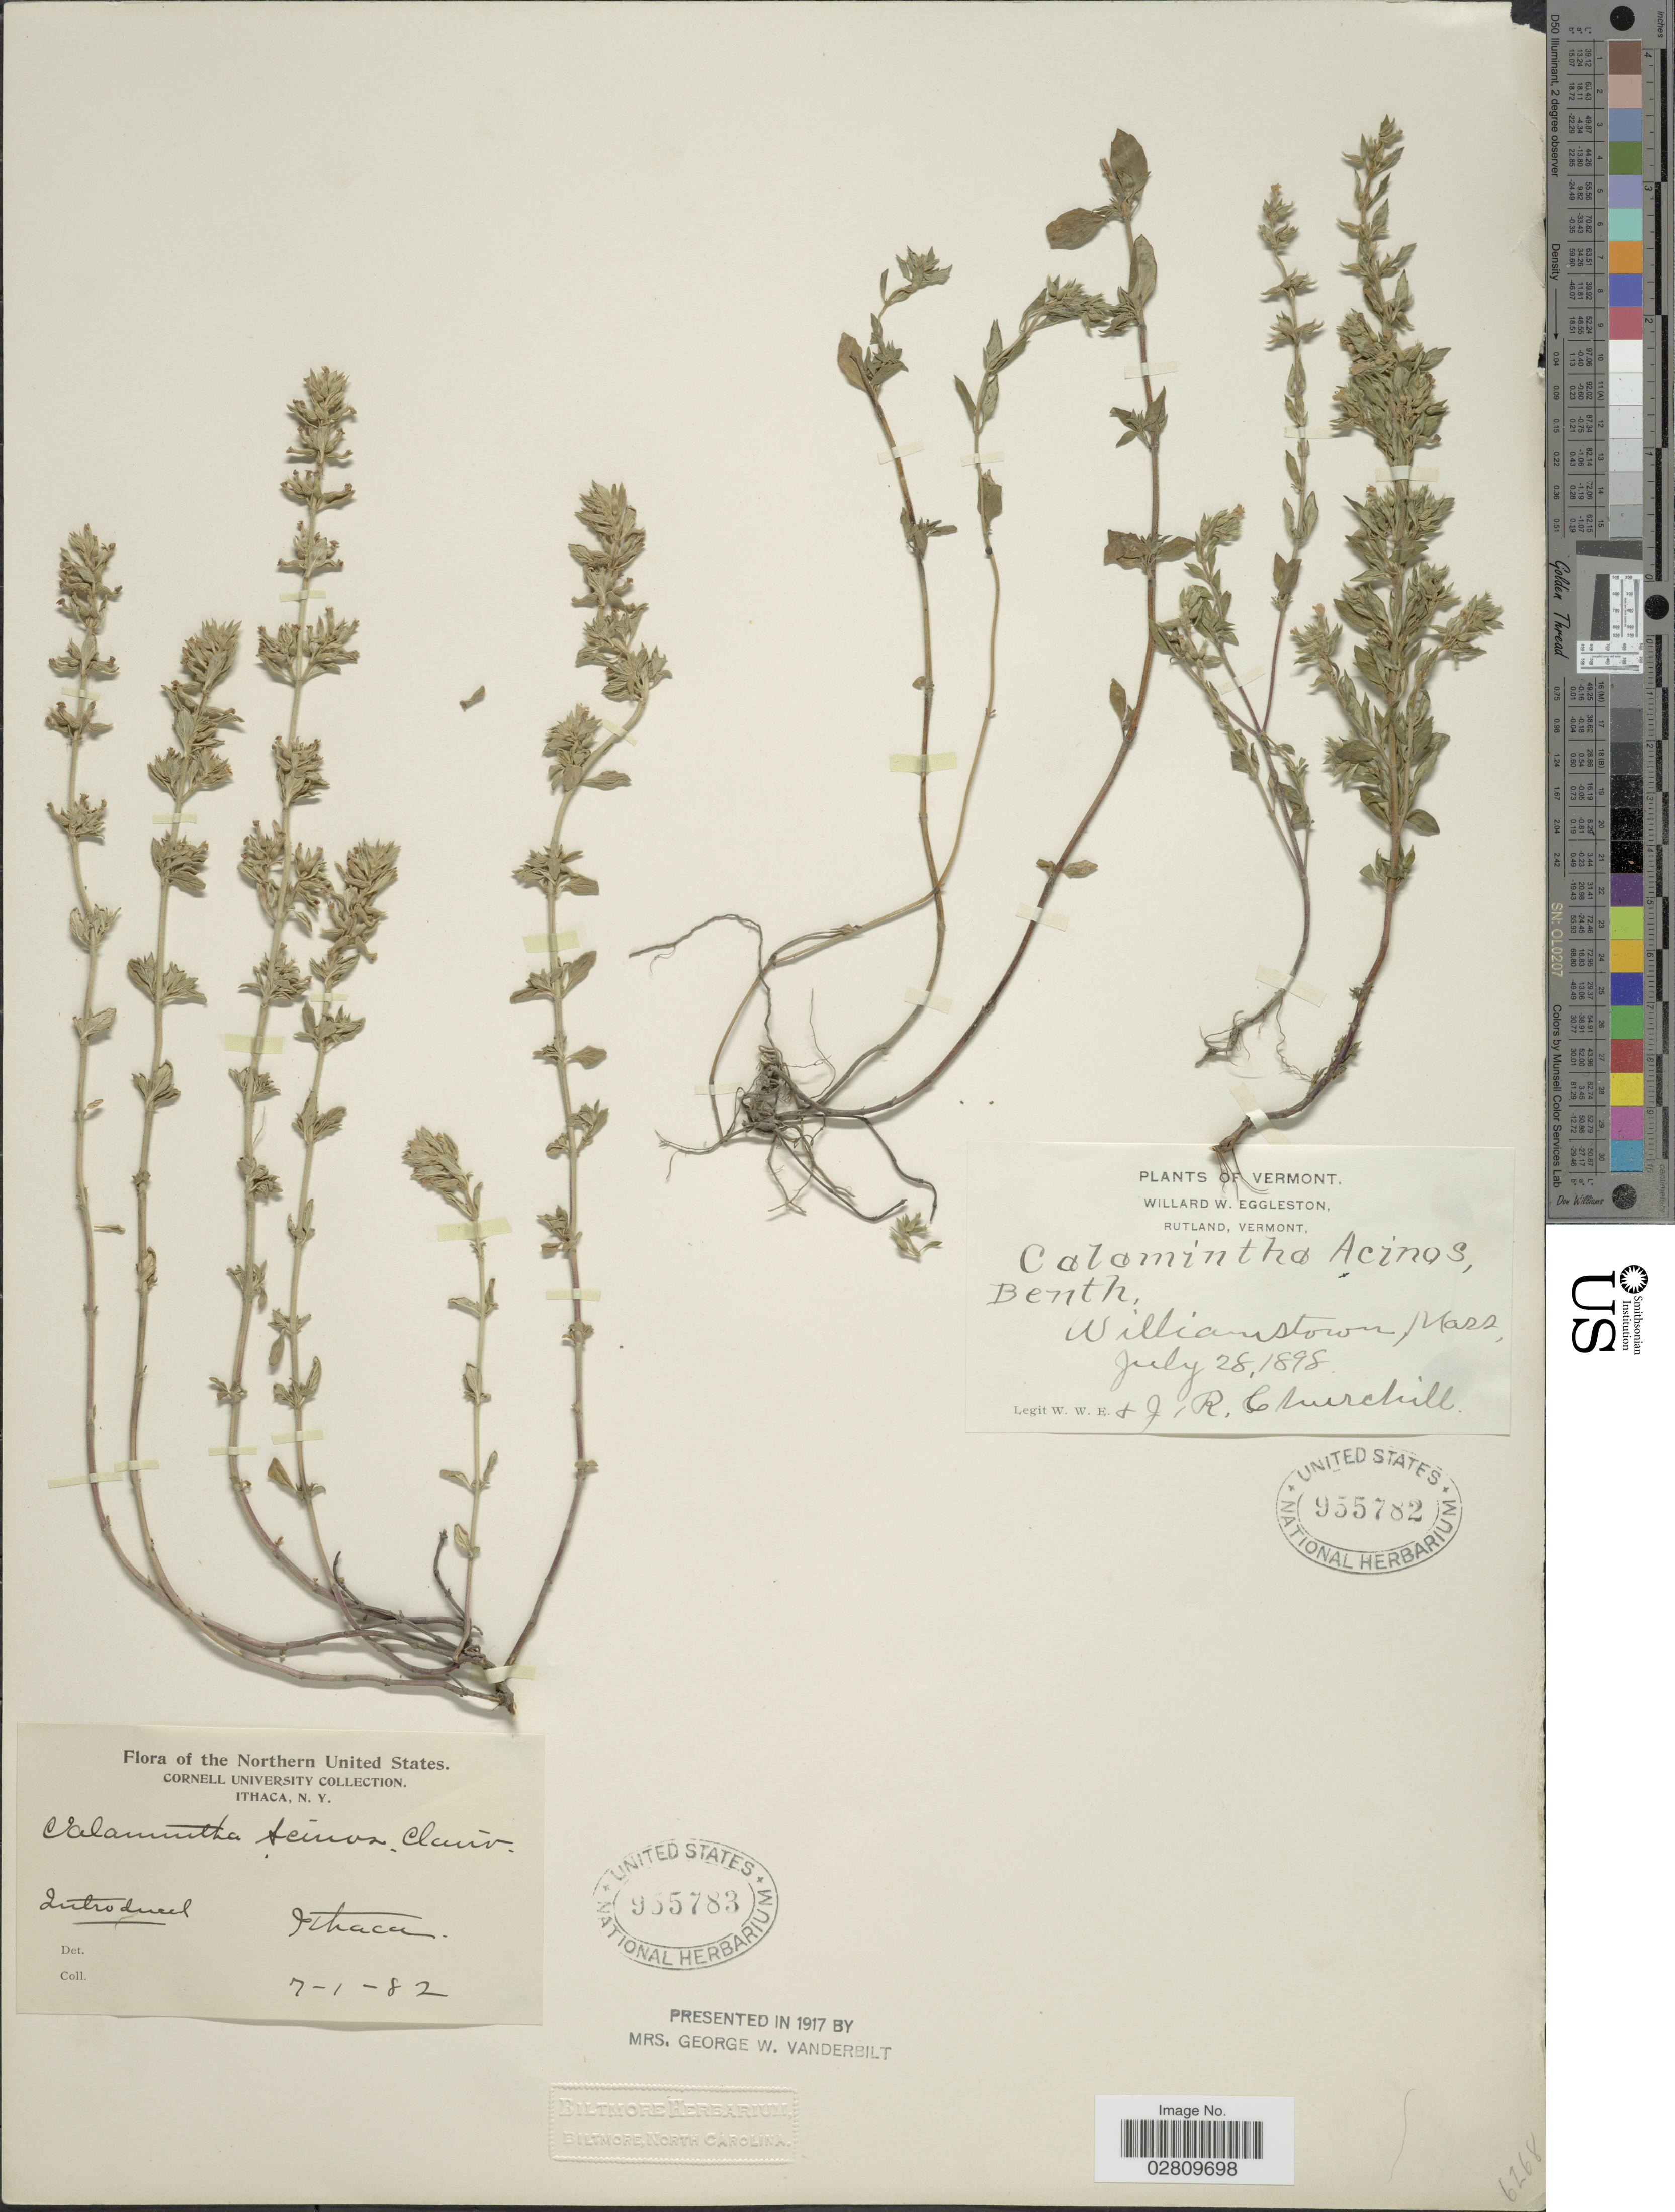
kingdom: Plantae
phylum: Tracheophyta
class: Magnoliopsida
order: Lamiales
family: Lamiaceae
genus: Acinos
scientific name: Acinos arvensis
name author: (Lam.) Dandy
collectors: W. W. Eggleston & J. Churchill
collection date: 1898-07-28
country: United States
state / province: Massachusetts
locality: Rutland. Williamstown.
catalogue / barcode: US 955782-2